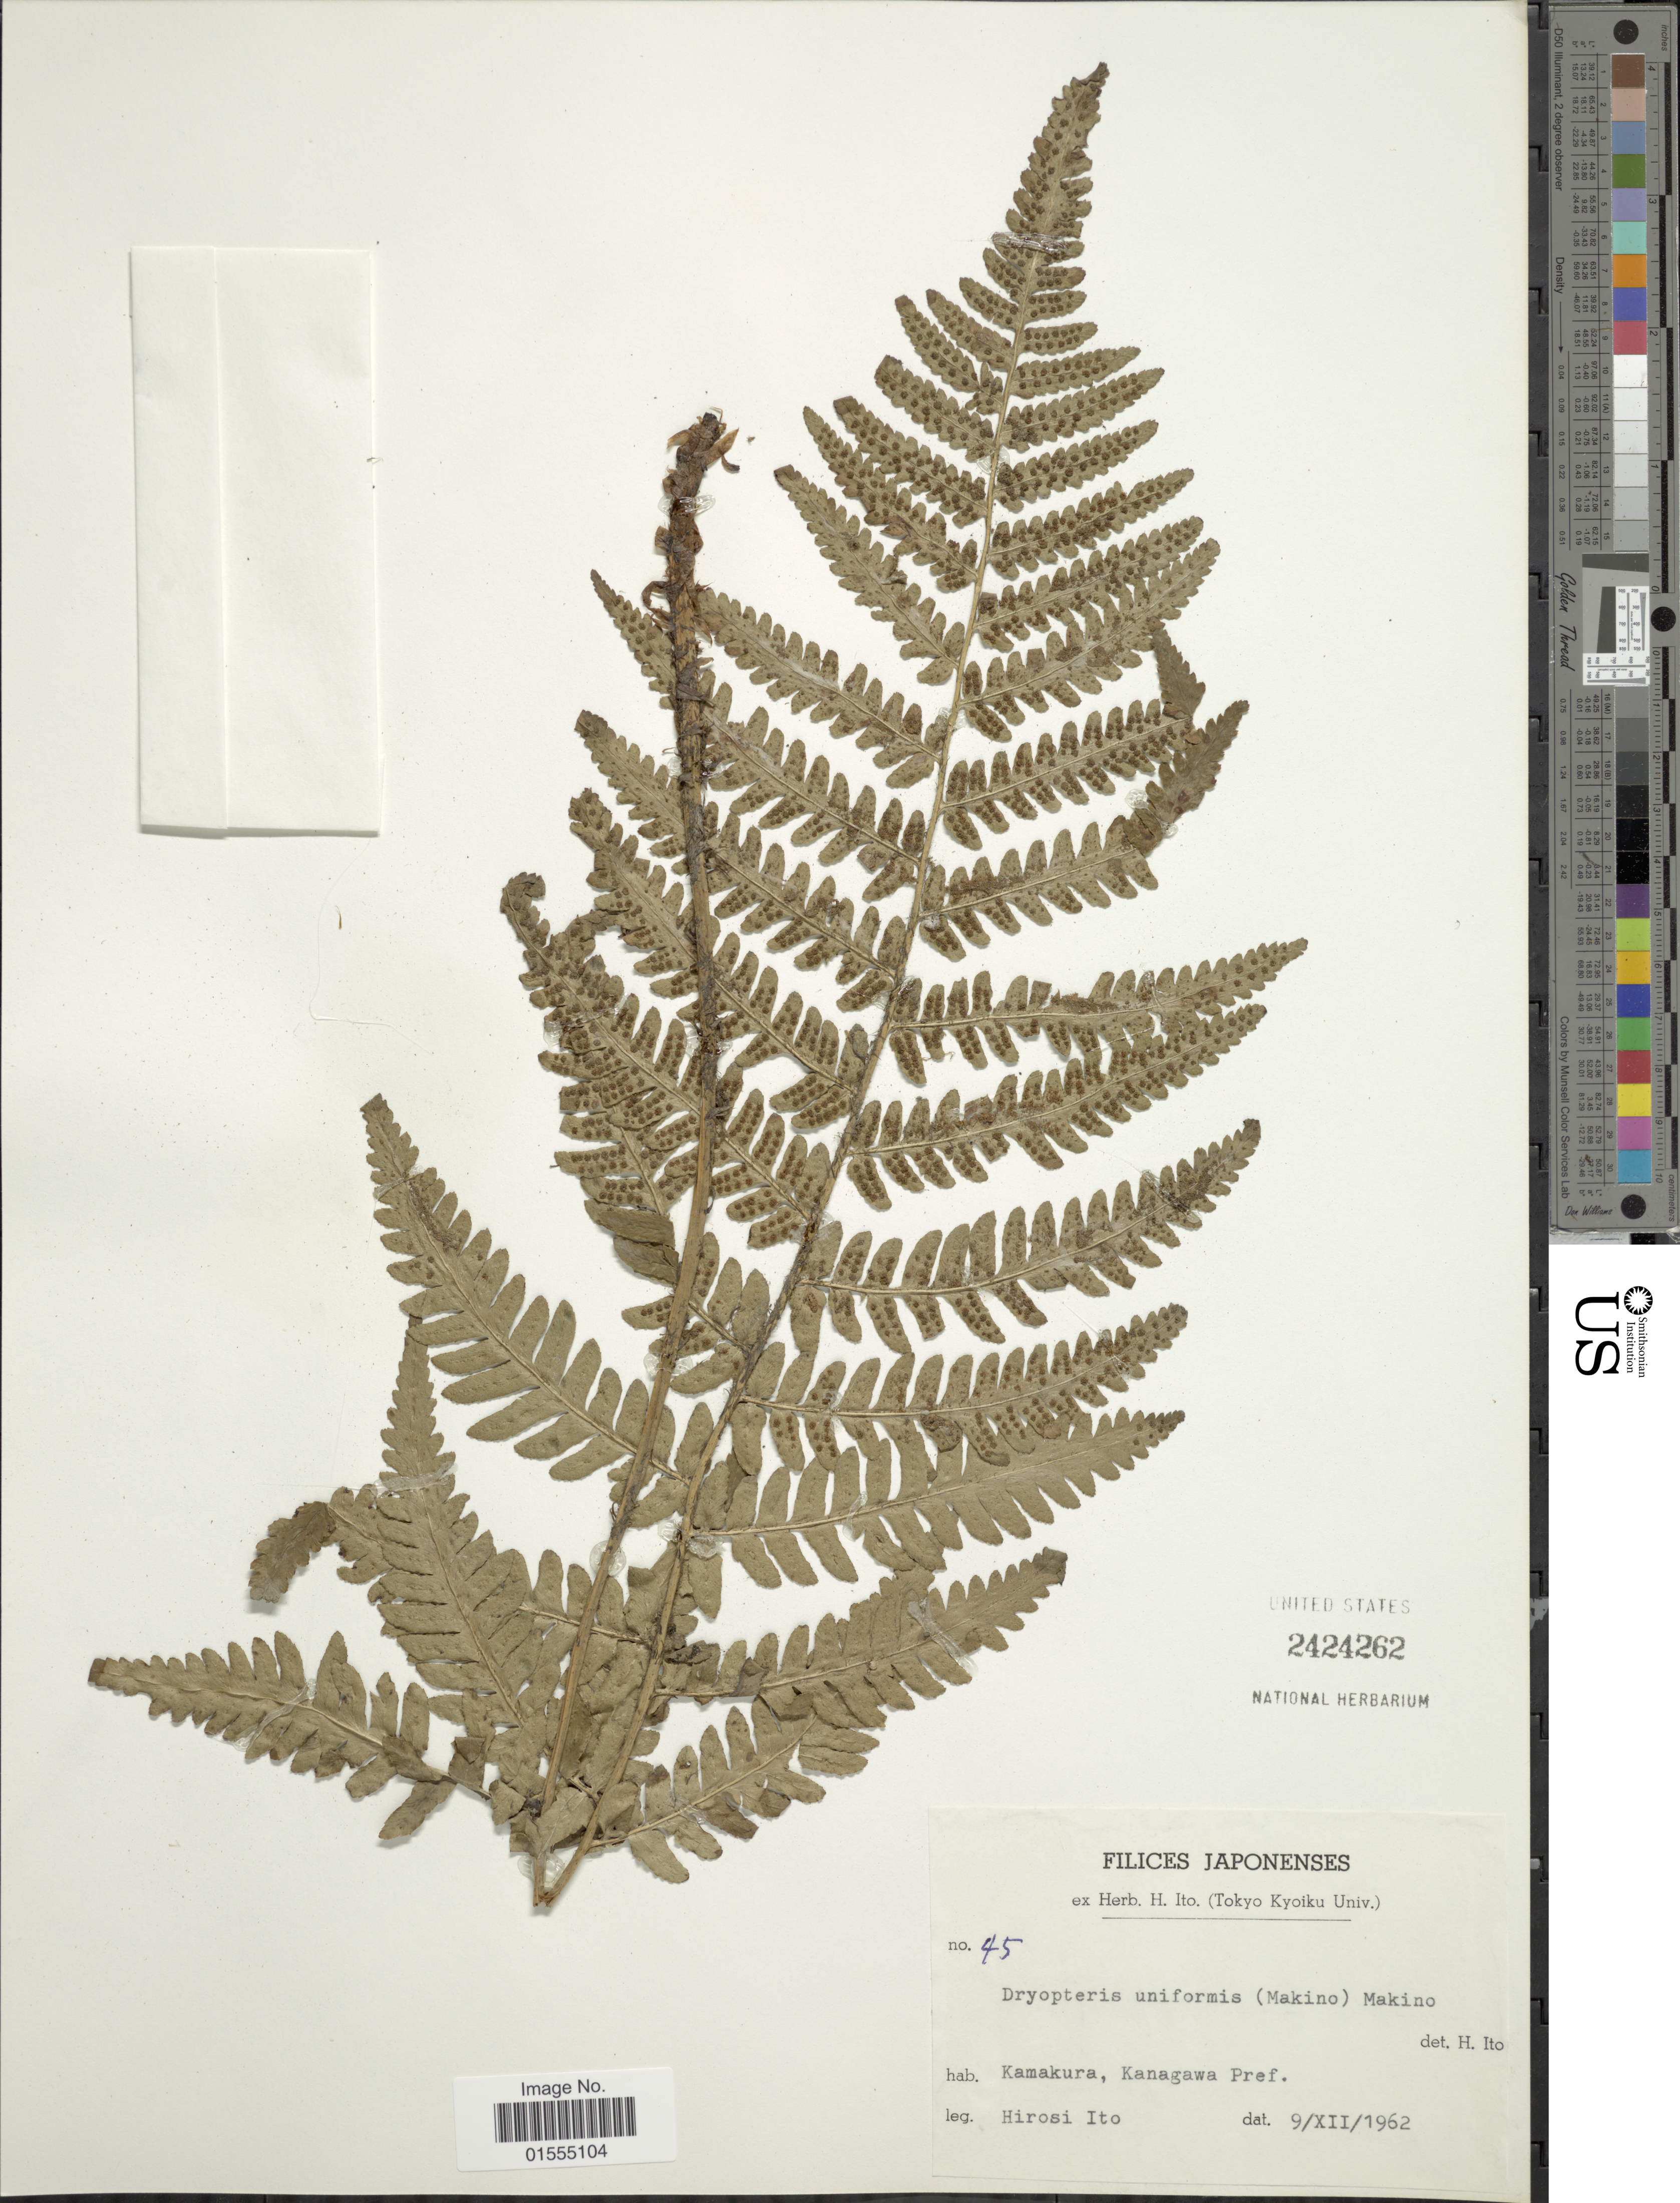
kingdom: Plantae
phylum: Tracheophyta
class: Polypodiopsida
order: Polypodiales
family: Dryopteridaceae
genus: Dryopteris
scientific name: Dryopteris uniformis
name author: (Makino) Makino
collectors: H. Itô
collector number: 45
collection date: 1962-12-09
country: Japan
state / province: Kanagawa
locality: Kamakura, Kanagawa Pref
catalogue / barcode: US 2424262